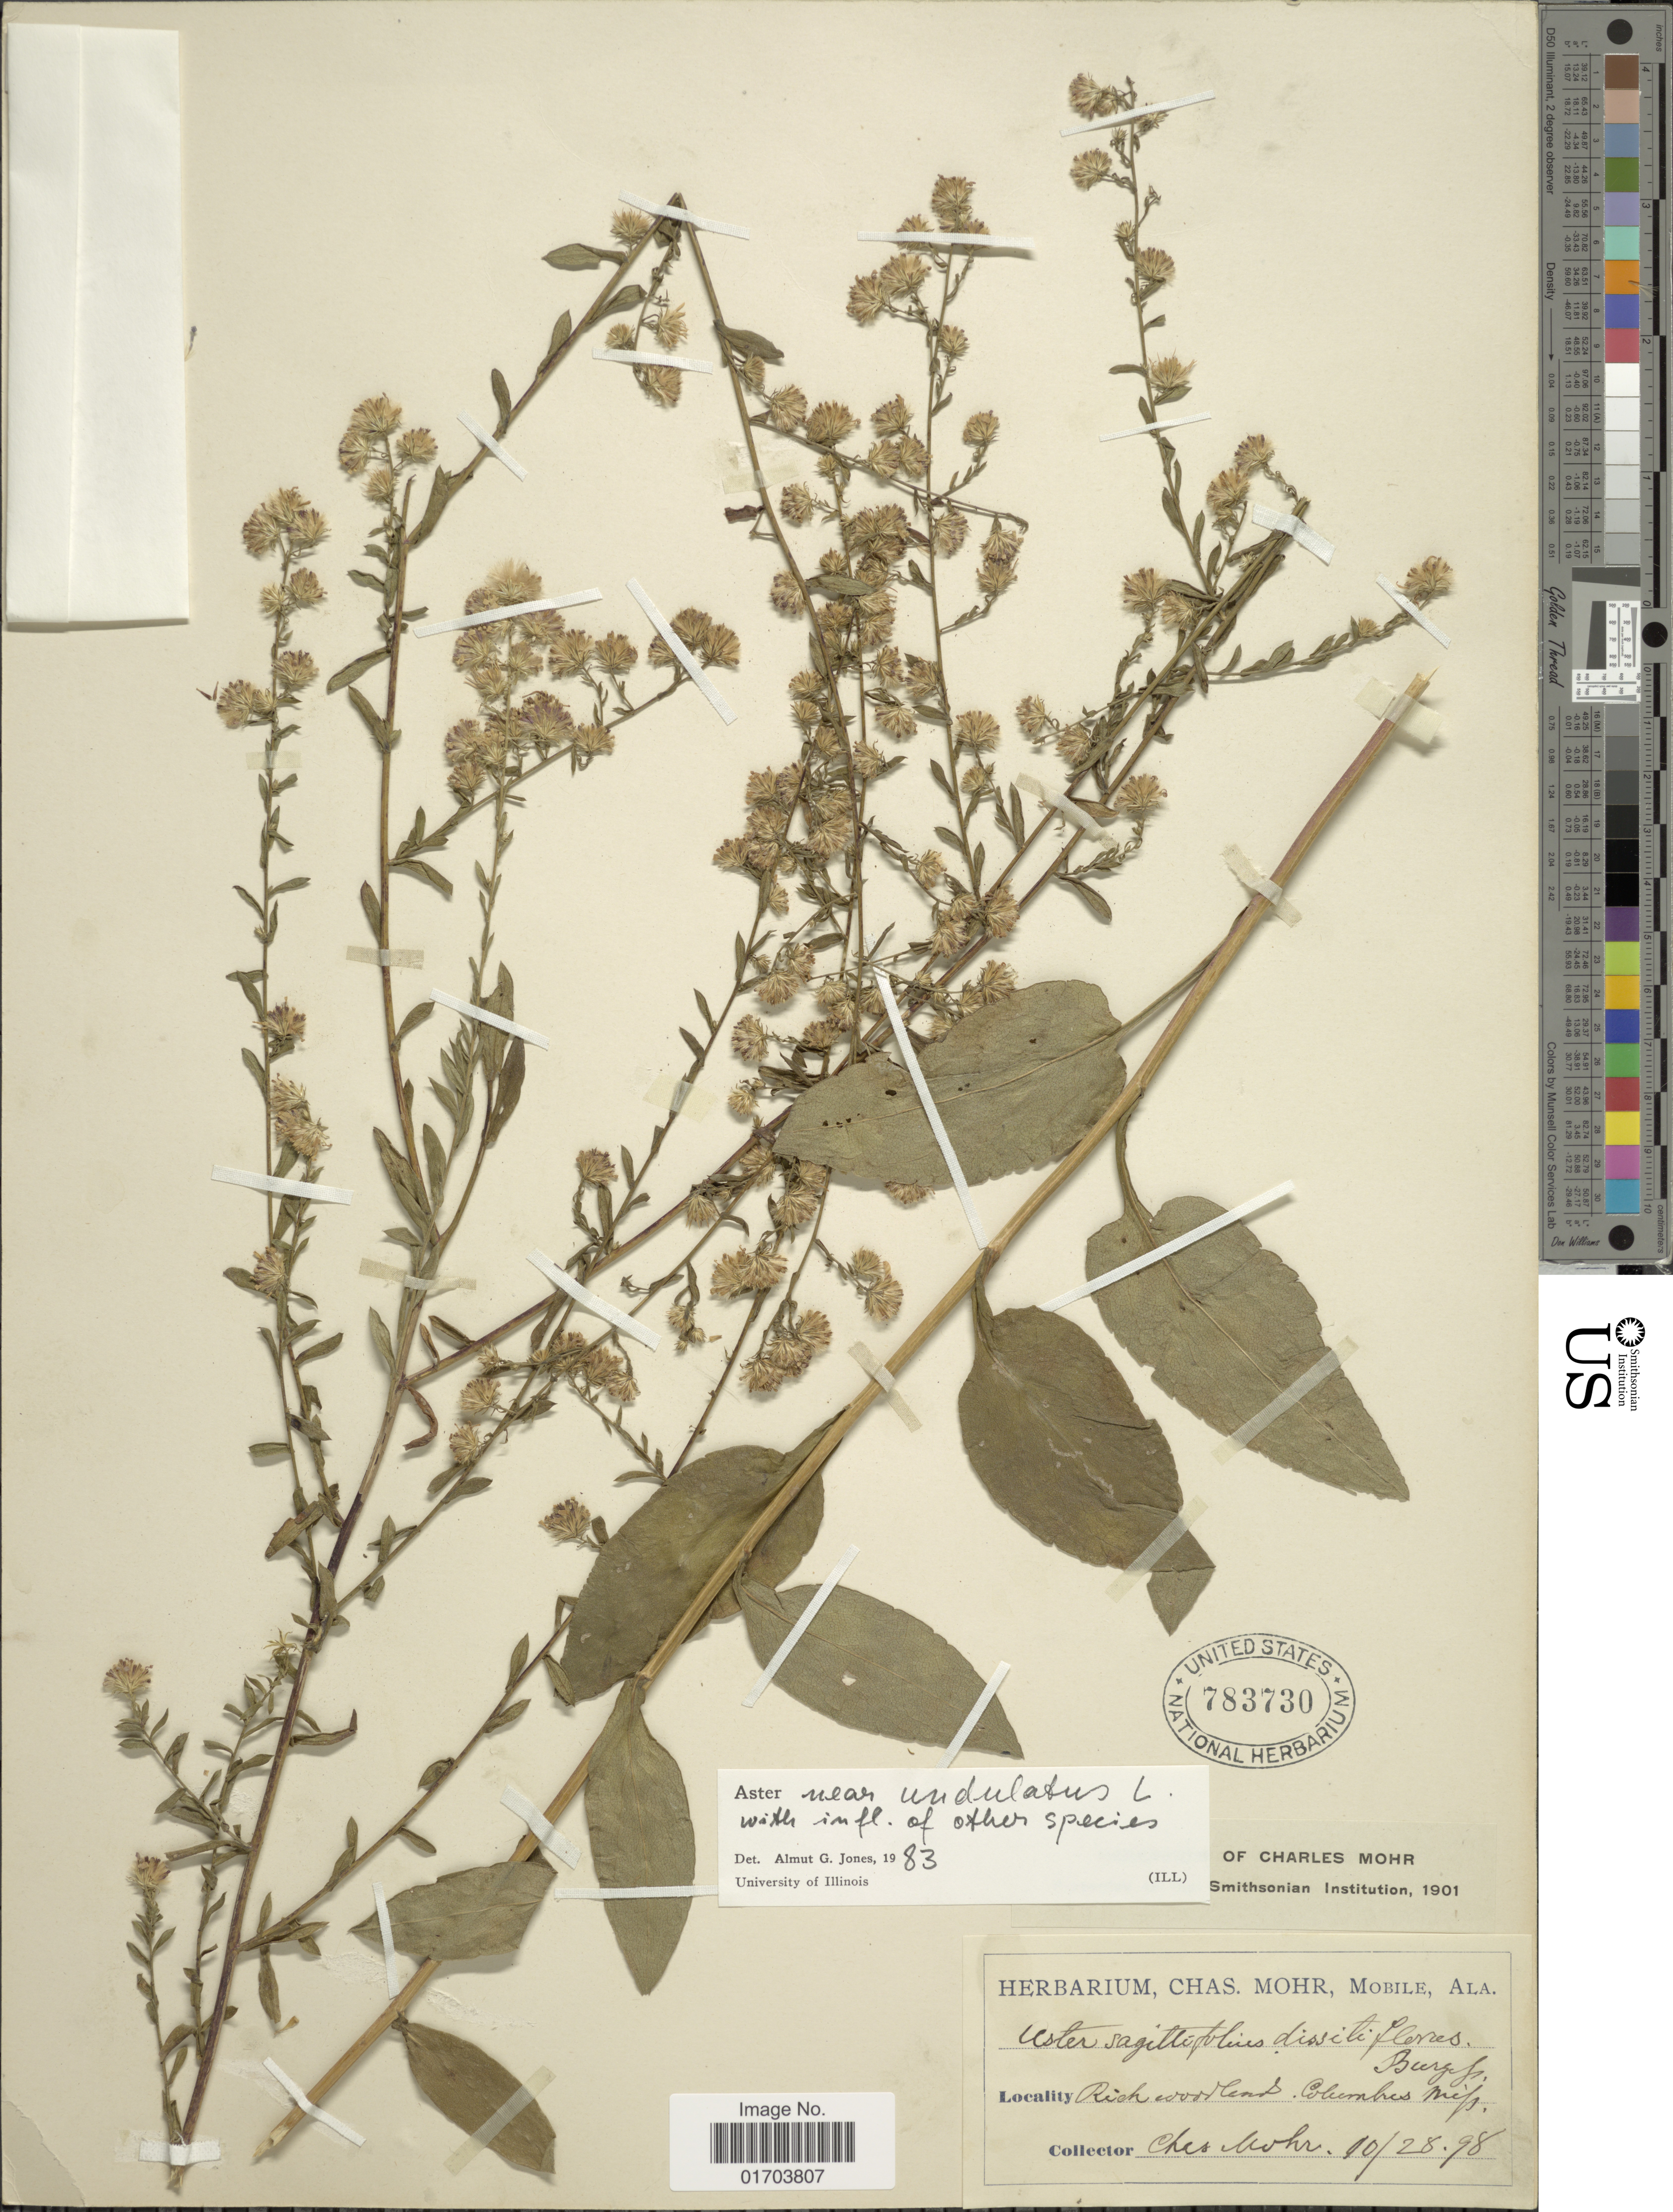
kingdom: Plantae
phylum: Tracheophyta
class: Magnoliopsida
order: Asterales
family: Asteraceae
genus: Symphyotrichum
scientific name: Symphyotrichum undulatum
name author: (L.) G.L. Nesom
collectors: Mohr, C. T. (herbarium)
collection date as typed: Transcribed d/m/y: 28/10/98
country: United States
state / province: Mississippi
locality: Rich woodlands, Columbus.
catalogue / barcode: US 783730